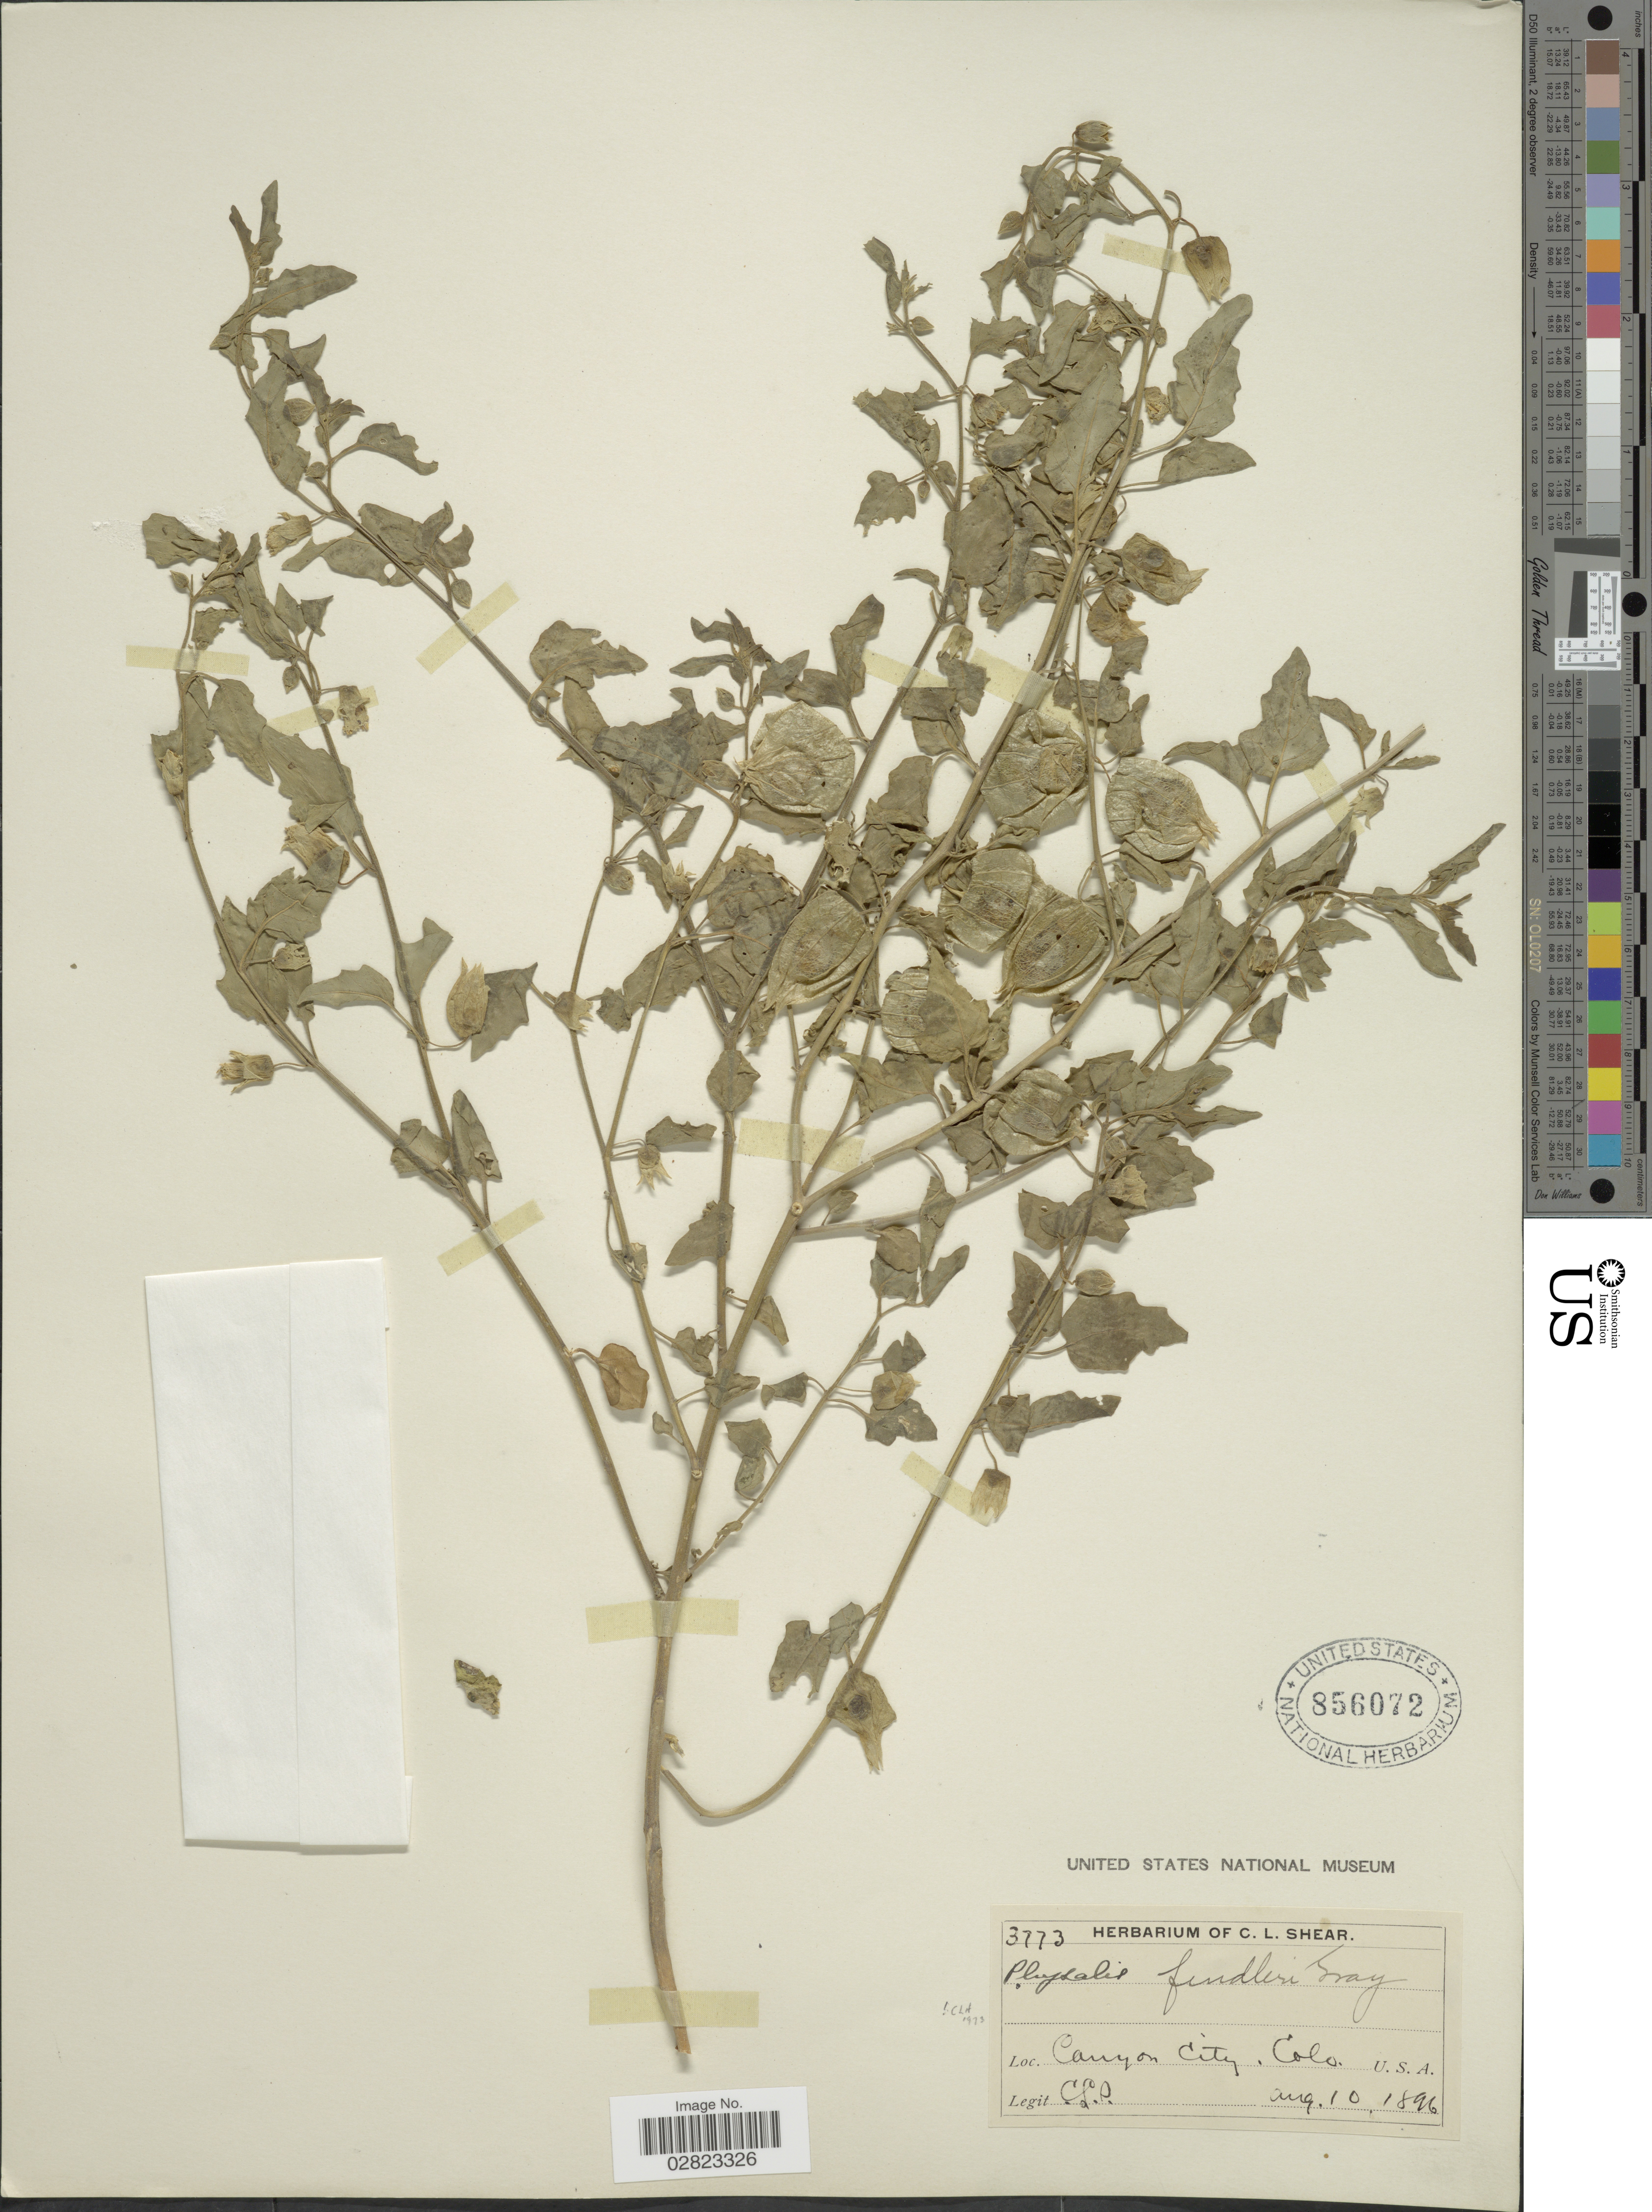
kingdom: Plantae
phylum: Tracheophyta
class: Magnoliopsida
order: Solanales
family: Solanaceae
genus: Physalis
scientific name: Physalis fendleri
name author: A. Gray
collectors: C. L. Shear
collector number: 3773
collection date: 1896-08-10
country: United States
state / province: Colorado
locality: Canyon City.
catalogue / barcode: US 856072